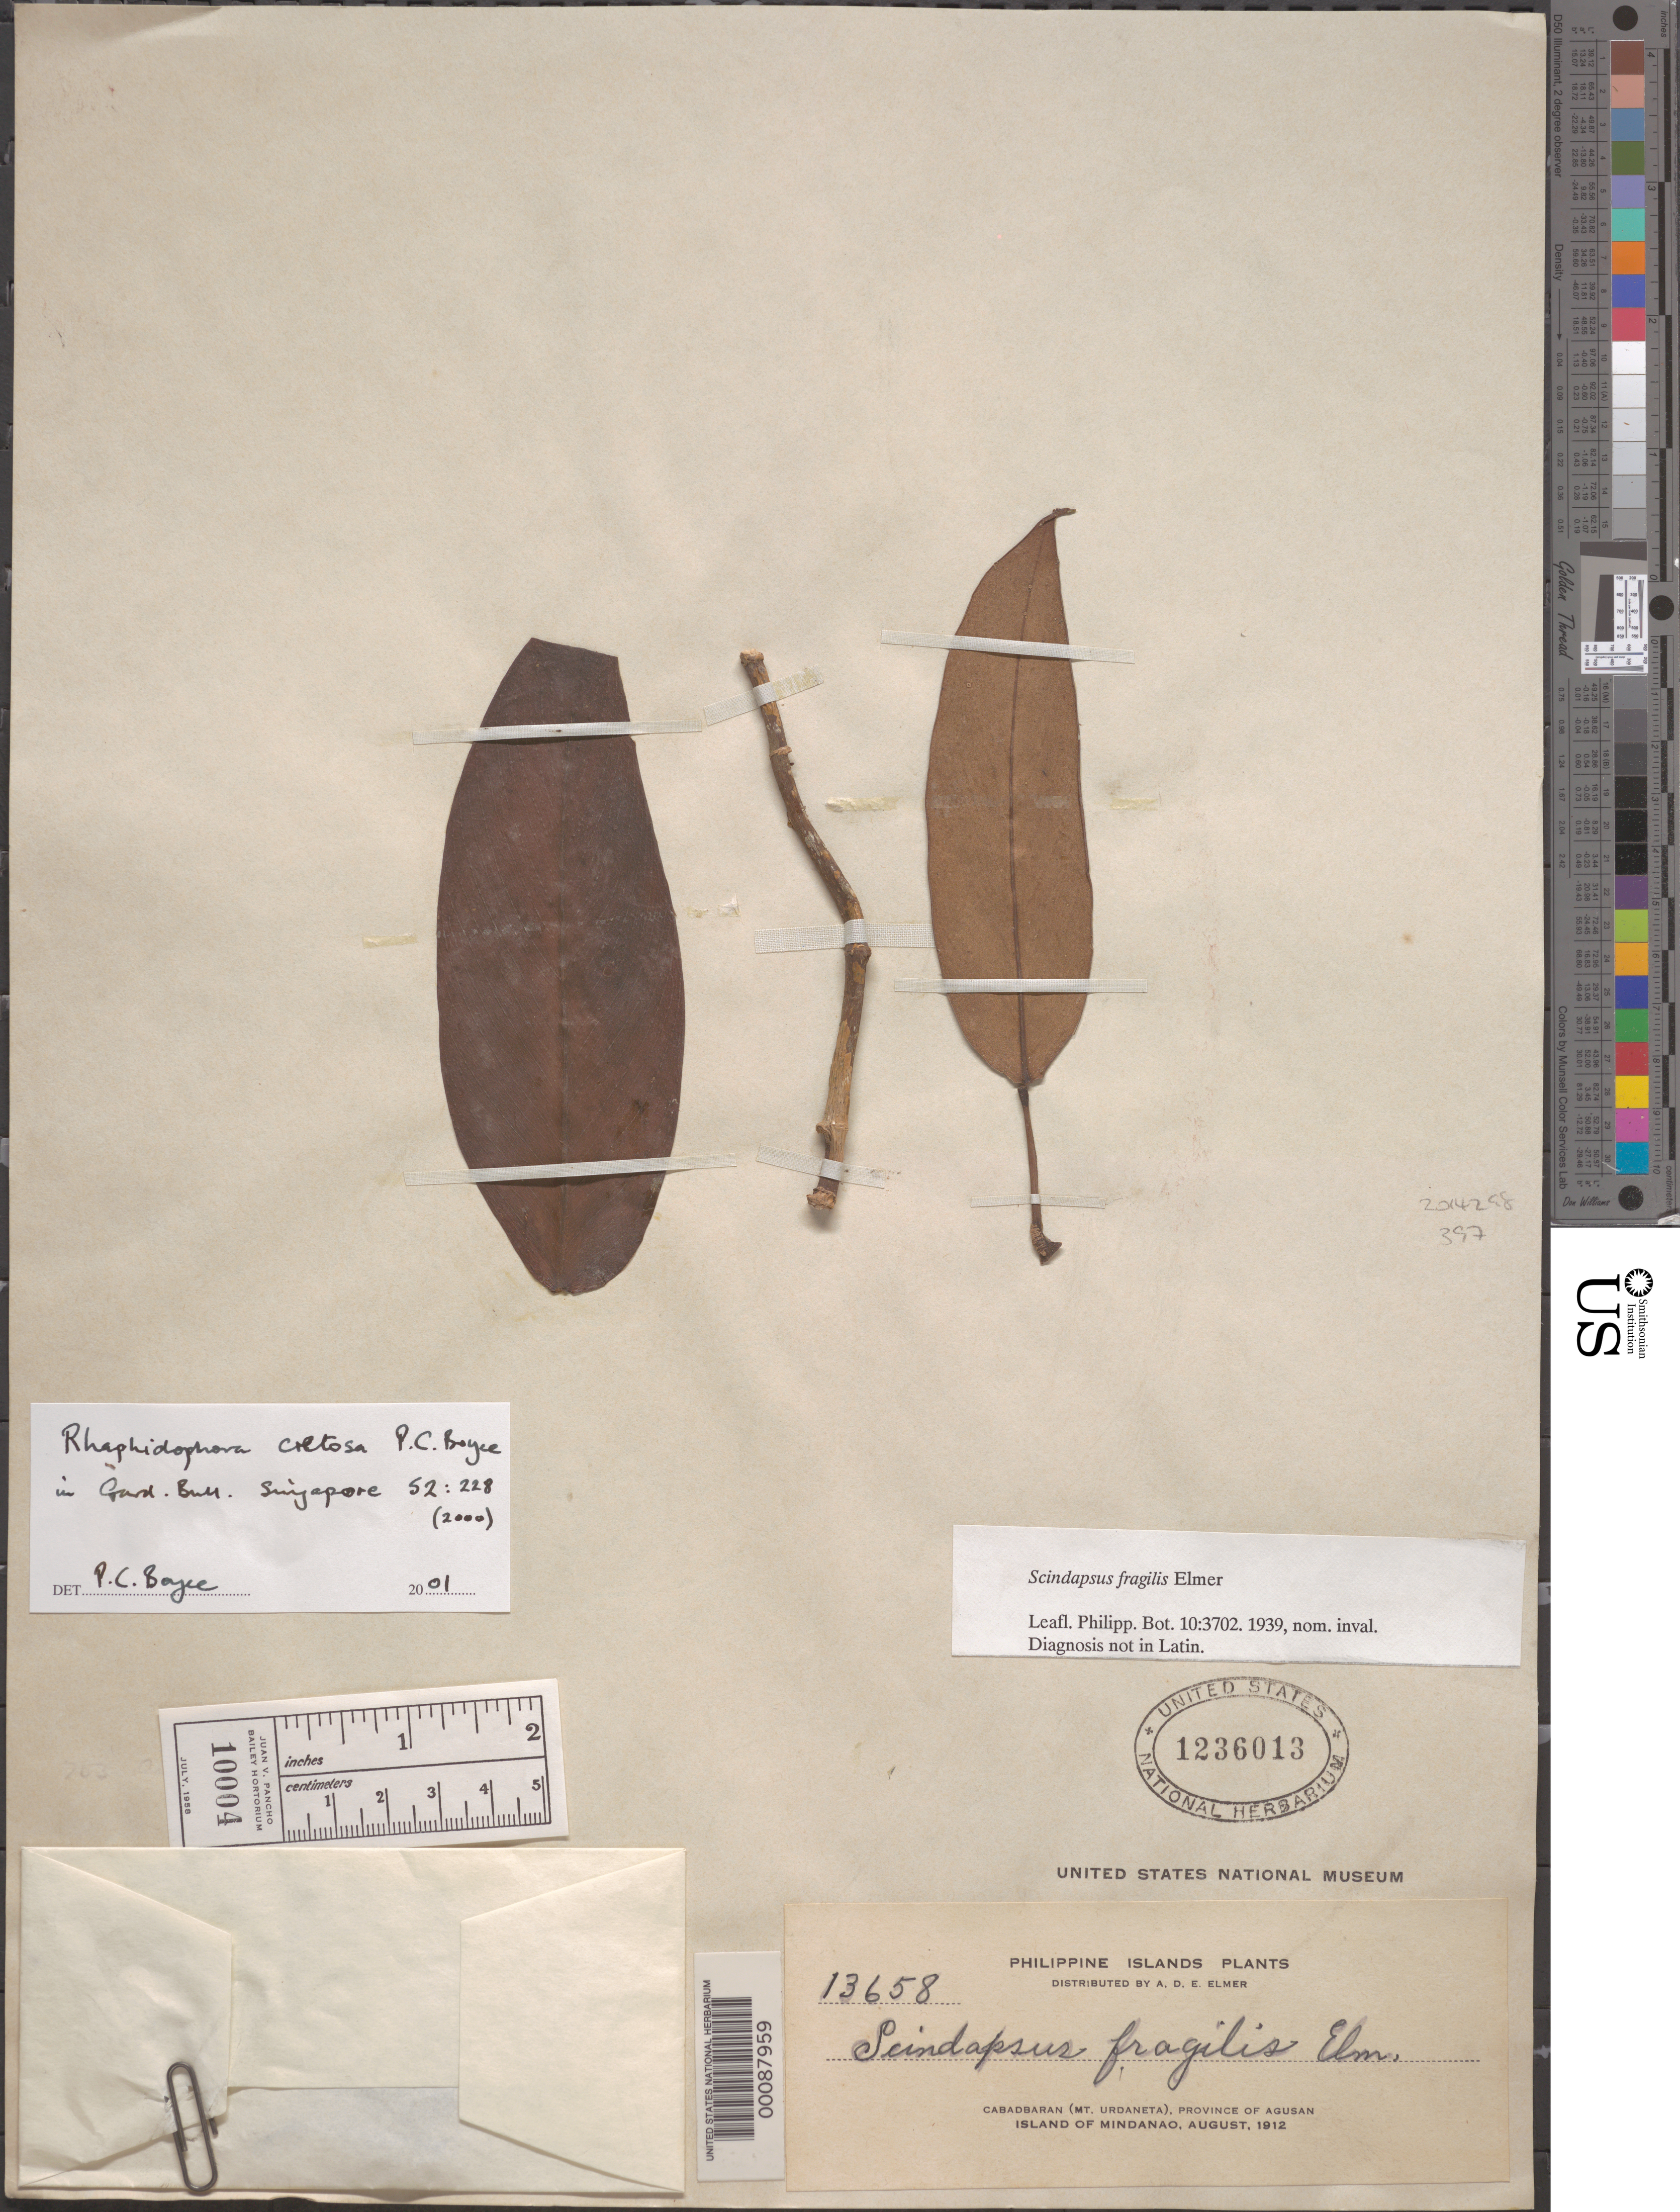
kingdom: Plantae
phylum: Tracheophyta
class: Liliopsida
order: Alismatales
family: Araceae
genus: Scindapsus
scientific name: Scindapsus fragilis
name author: Elmer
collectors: A. D. E. Elmer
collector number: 13658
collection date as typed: Aug 1912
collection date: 1912-08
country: Philippines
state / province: Caraga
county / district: Agusan del Norte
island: Mindanao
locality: Cabadbaran, Mt. Urdaneta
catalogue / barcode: US 1236013